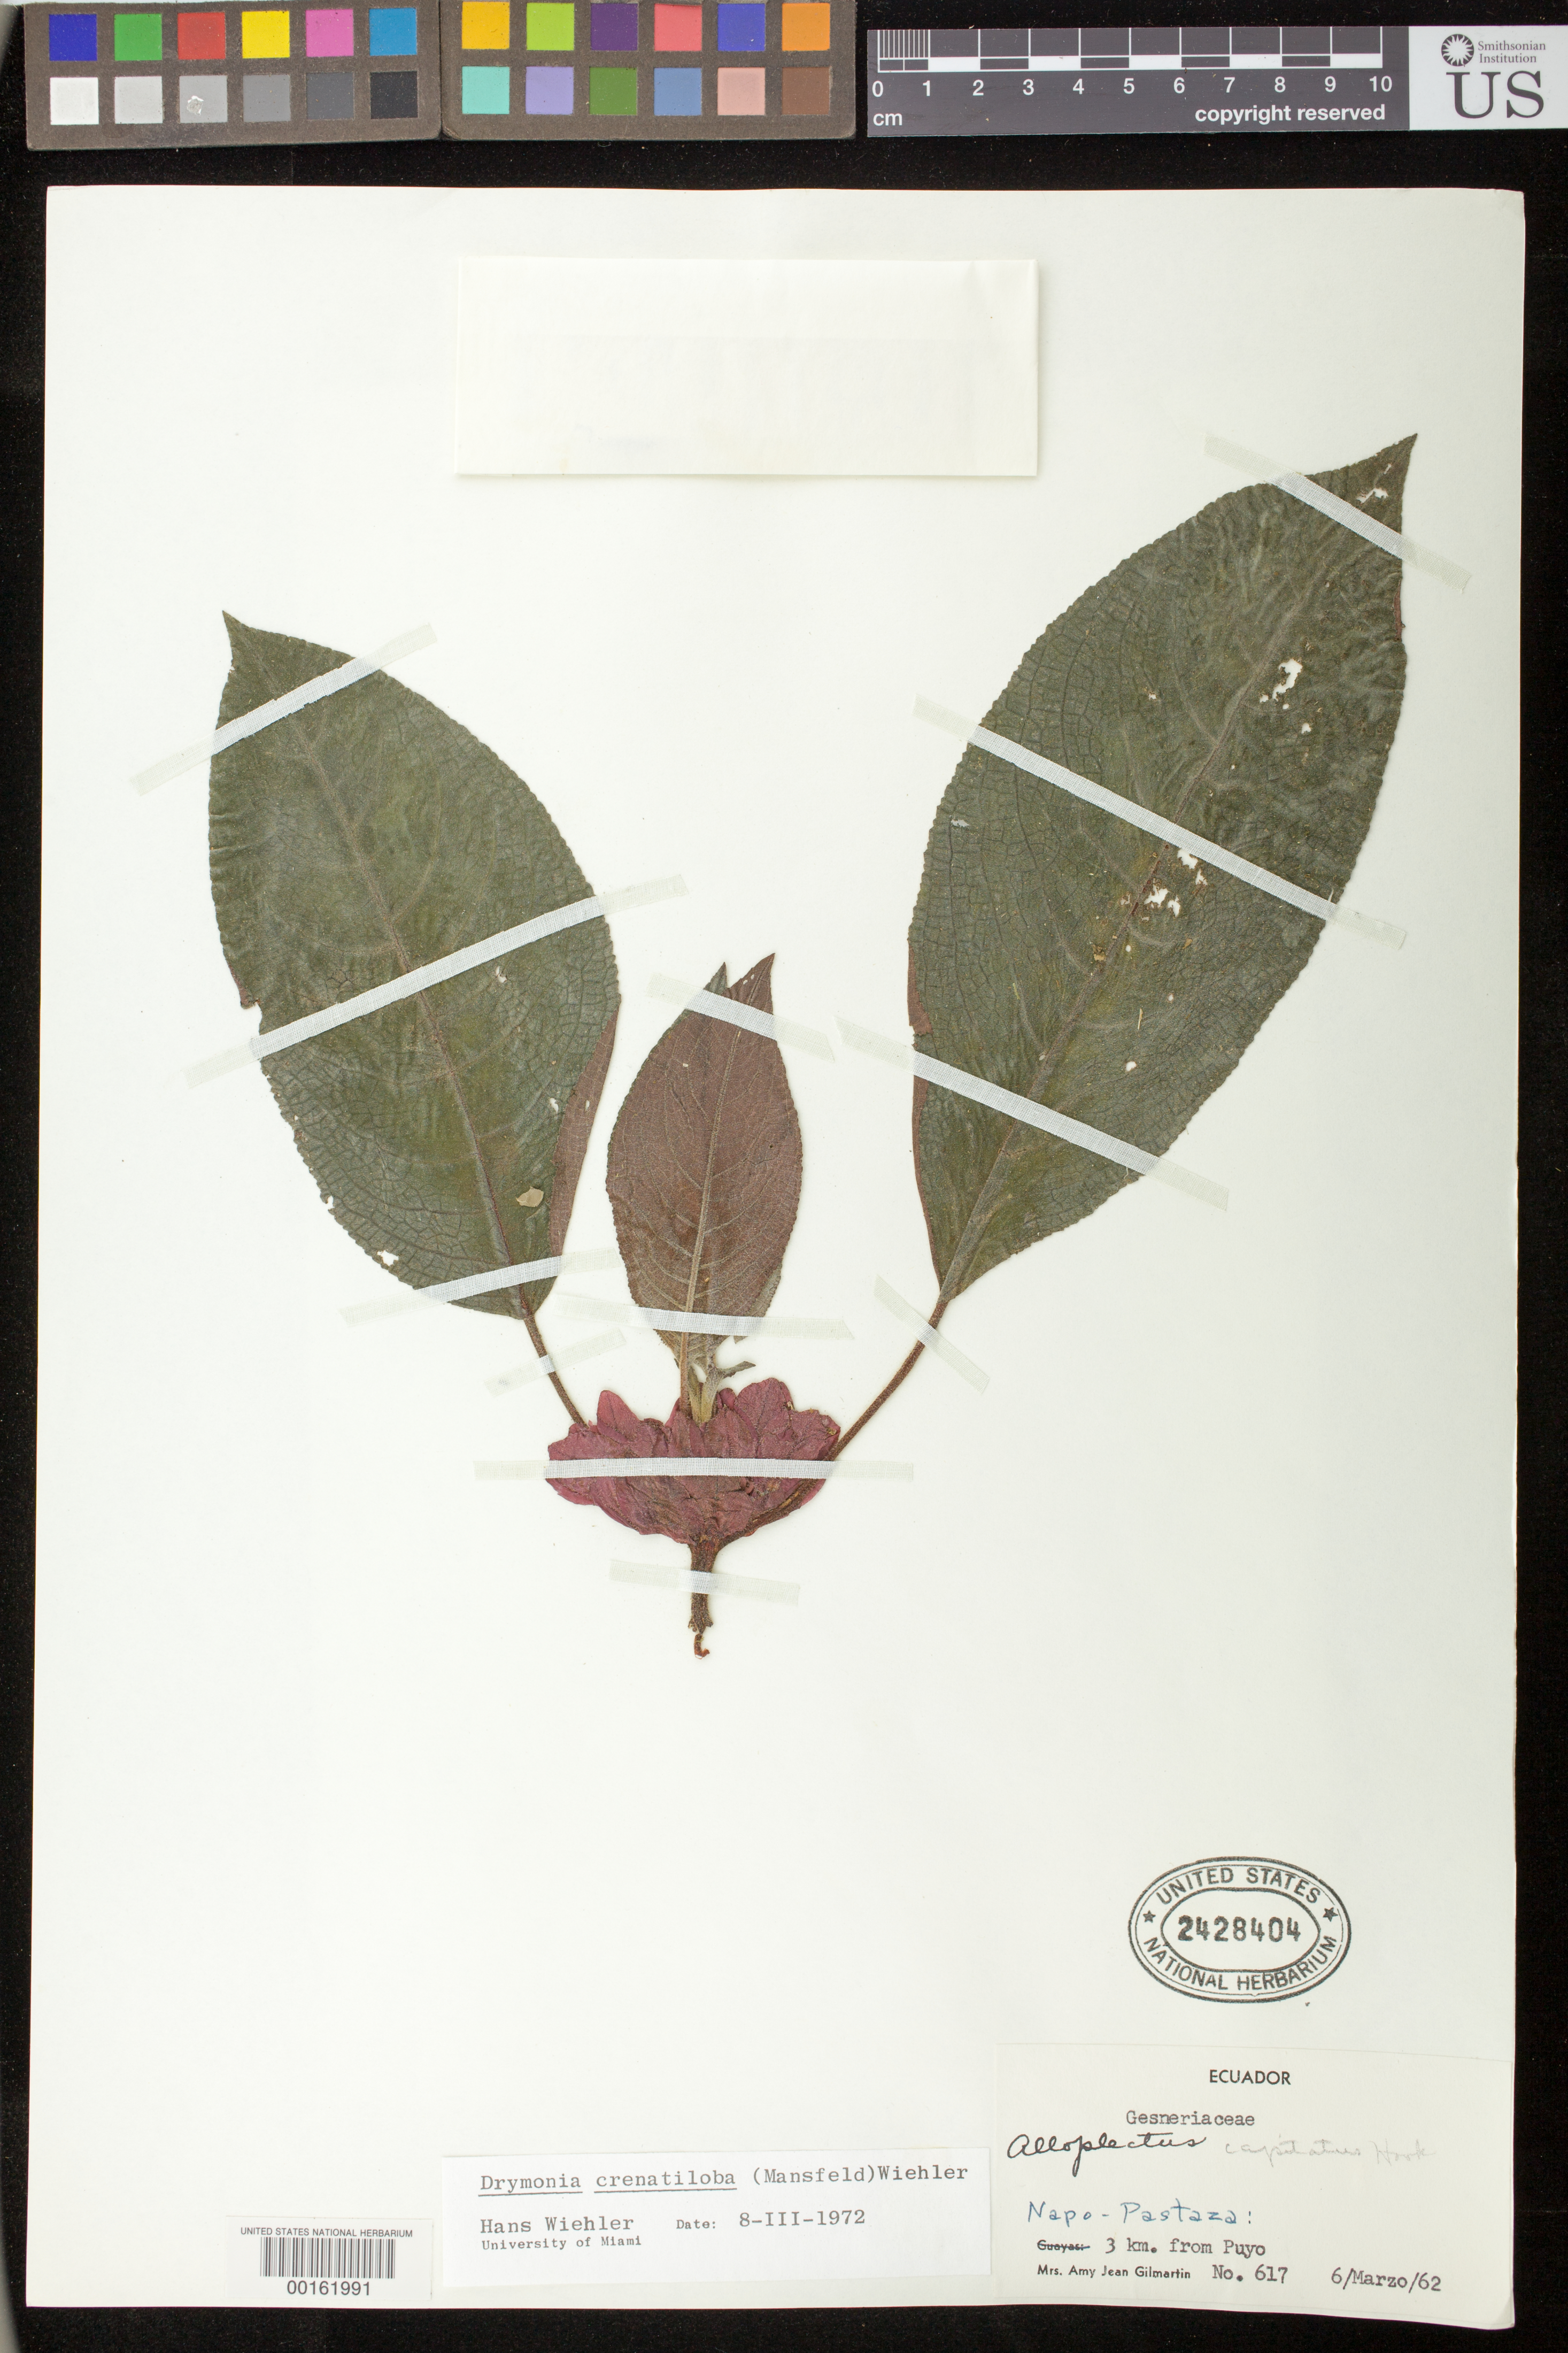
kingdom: Plantae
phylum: Tracheophyta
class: Magnoliopsida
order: Lamiales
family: Gesneriaceae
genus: Drymonia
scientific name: Drymonia crenatiloba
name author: (Mansf.) Wiehler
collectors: A. J. Gilmartin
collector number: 617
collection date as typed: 06 Mar 1962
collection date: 1962-03-06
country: Ecuador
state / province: Napo / Pastaza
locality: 3 km from Puyo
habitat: Rainforest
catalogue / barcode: US 2428404